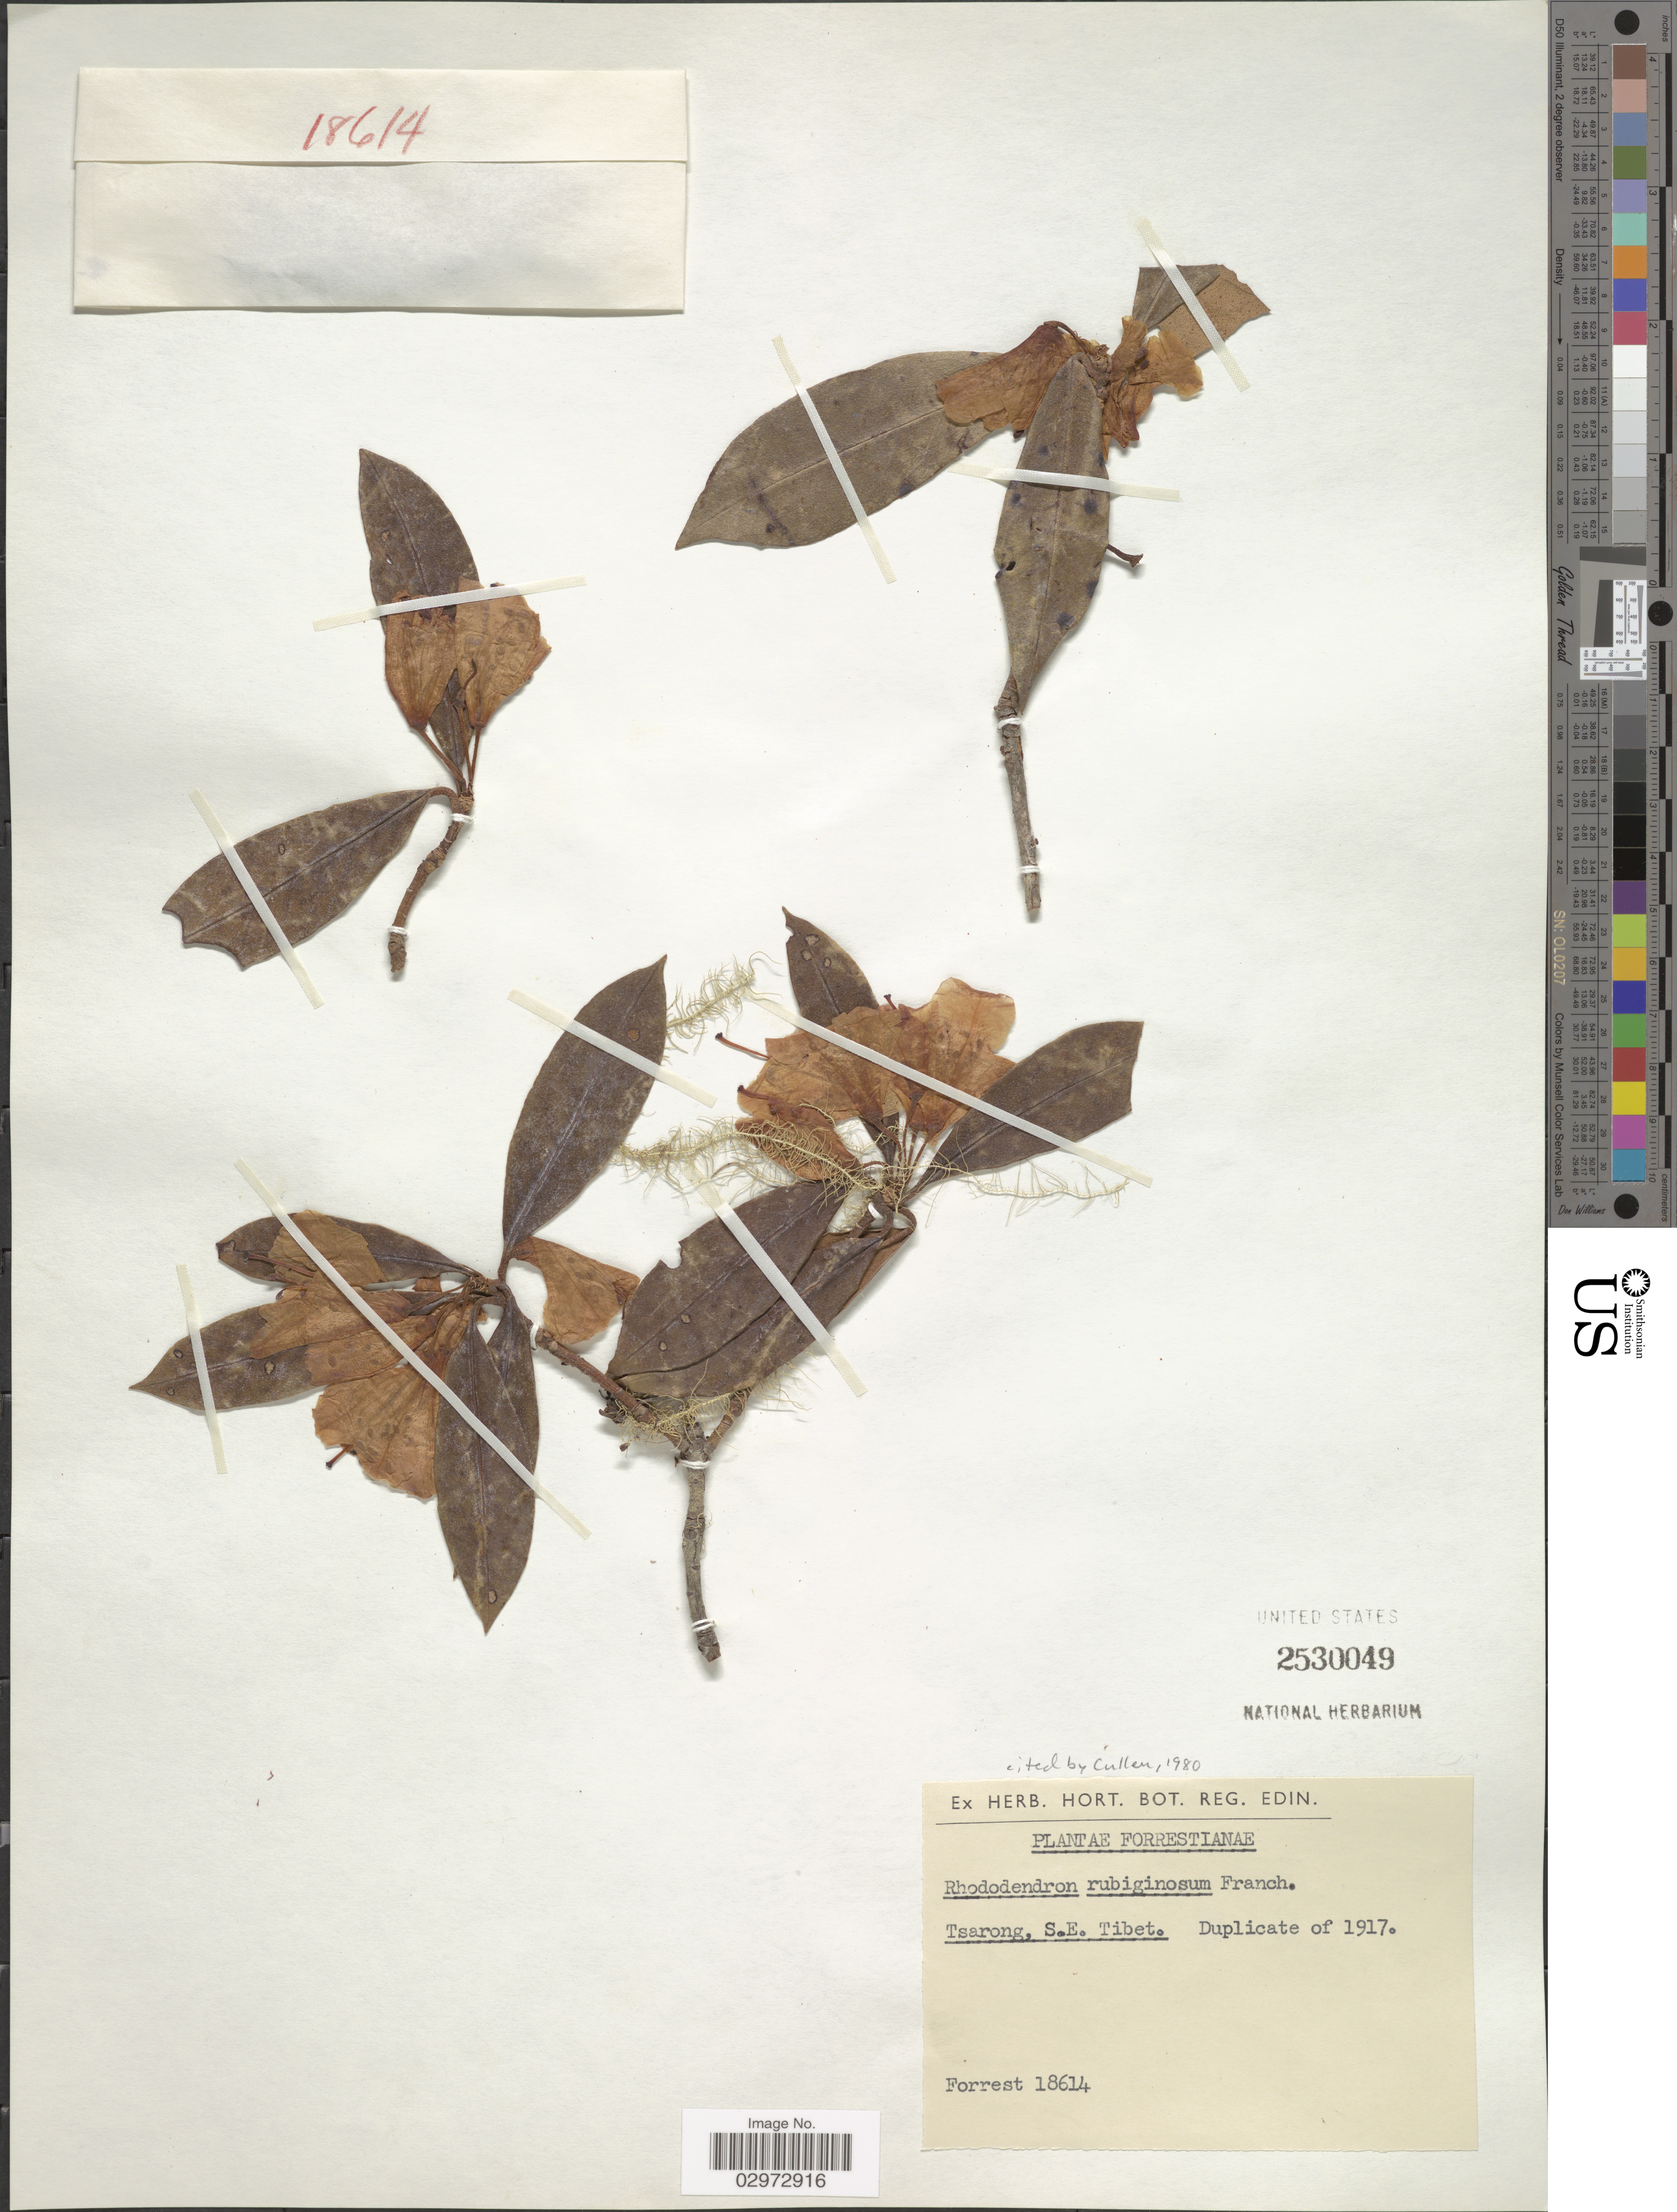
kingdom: Plantae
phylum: Tracheophyta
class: Magnoliopsida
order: Ericales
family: Ericaceae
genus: Rhododendron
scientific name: Rhododendron rubiginosum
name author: Franch.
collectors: -. Forrest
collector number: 18614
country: China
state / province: Xizang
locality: Tsarong, S.E. Tibet.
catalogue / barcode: US 2530049